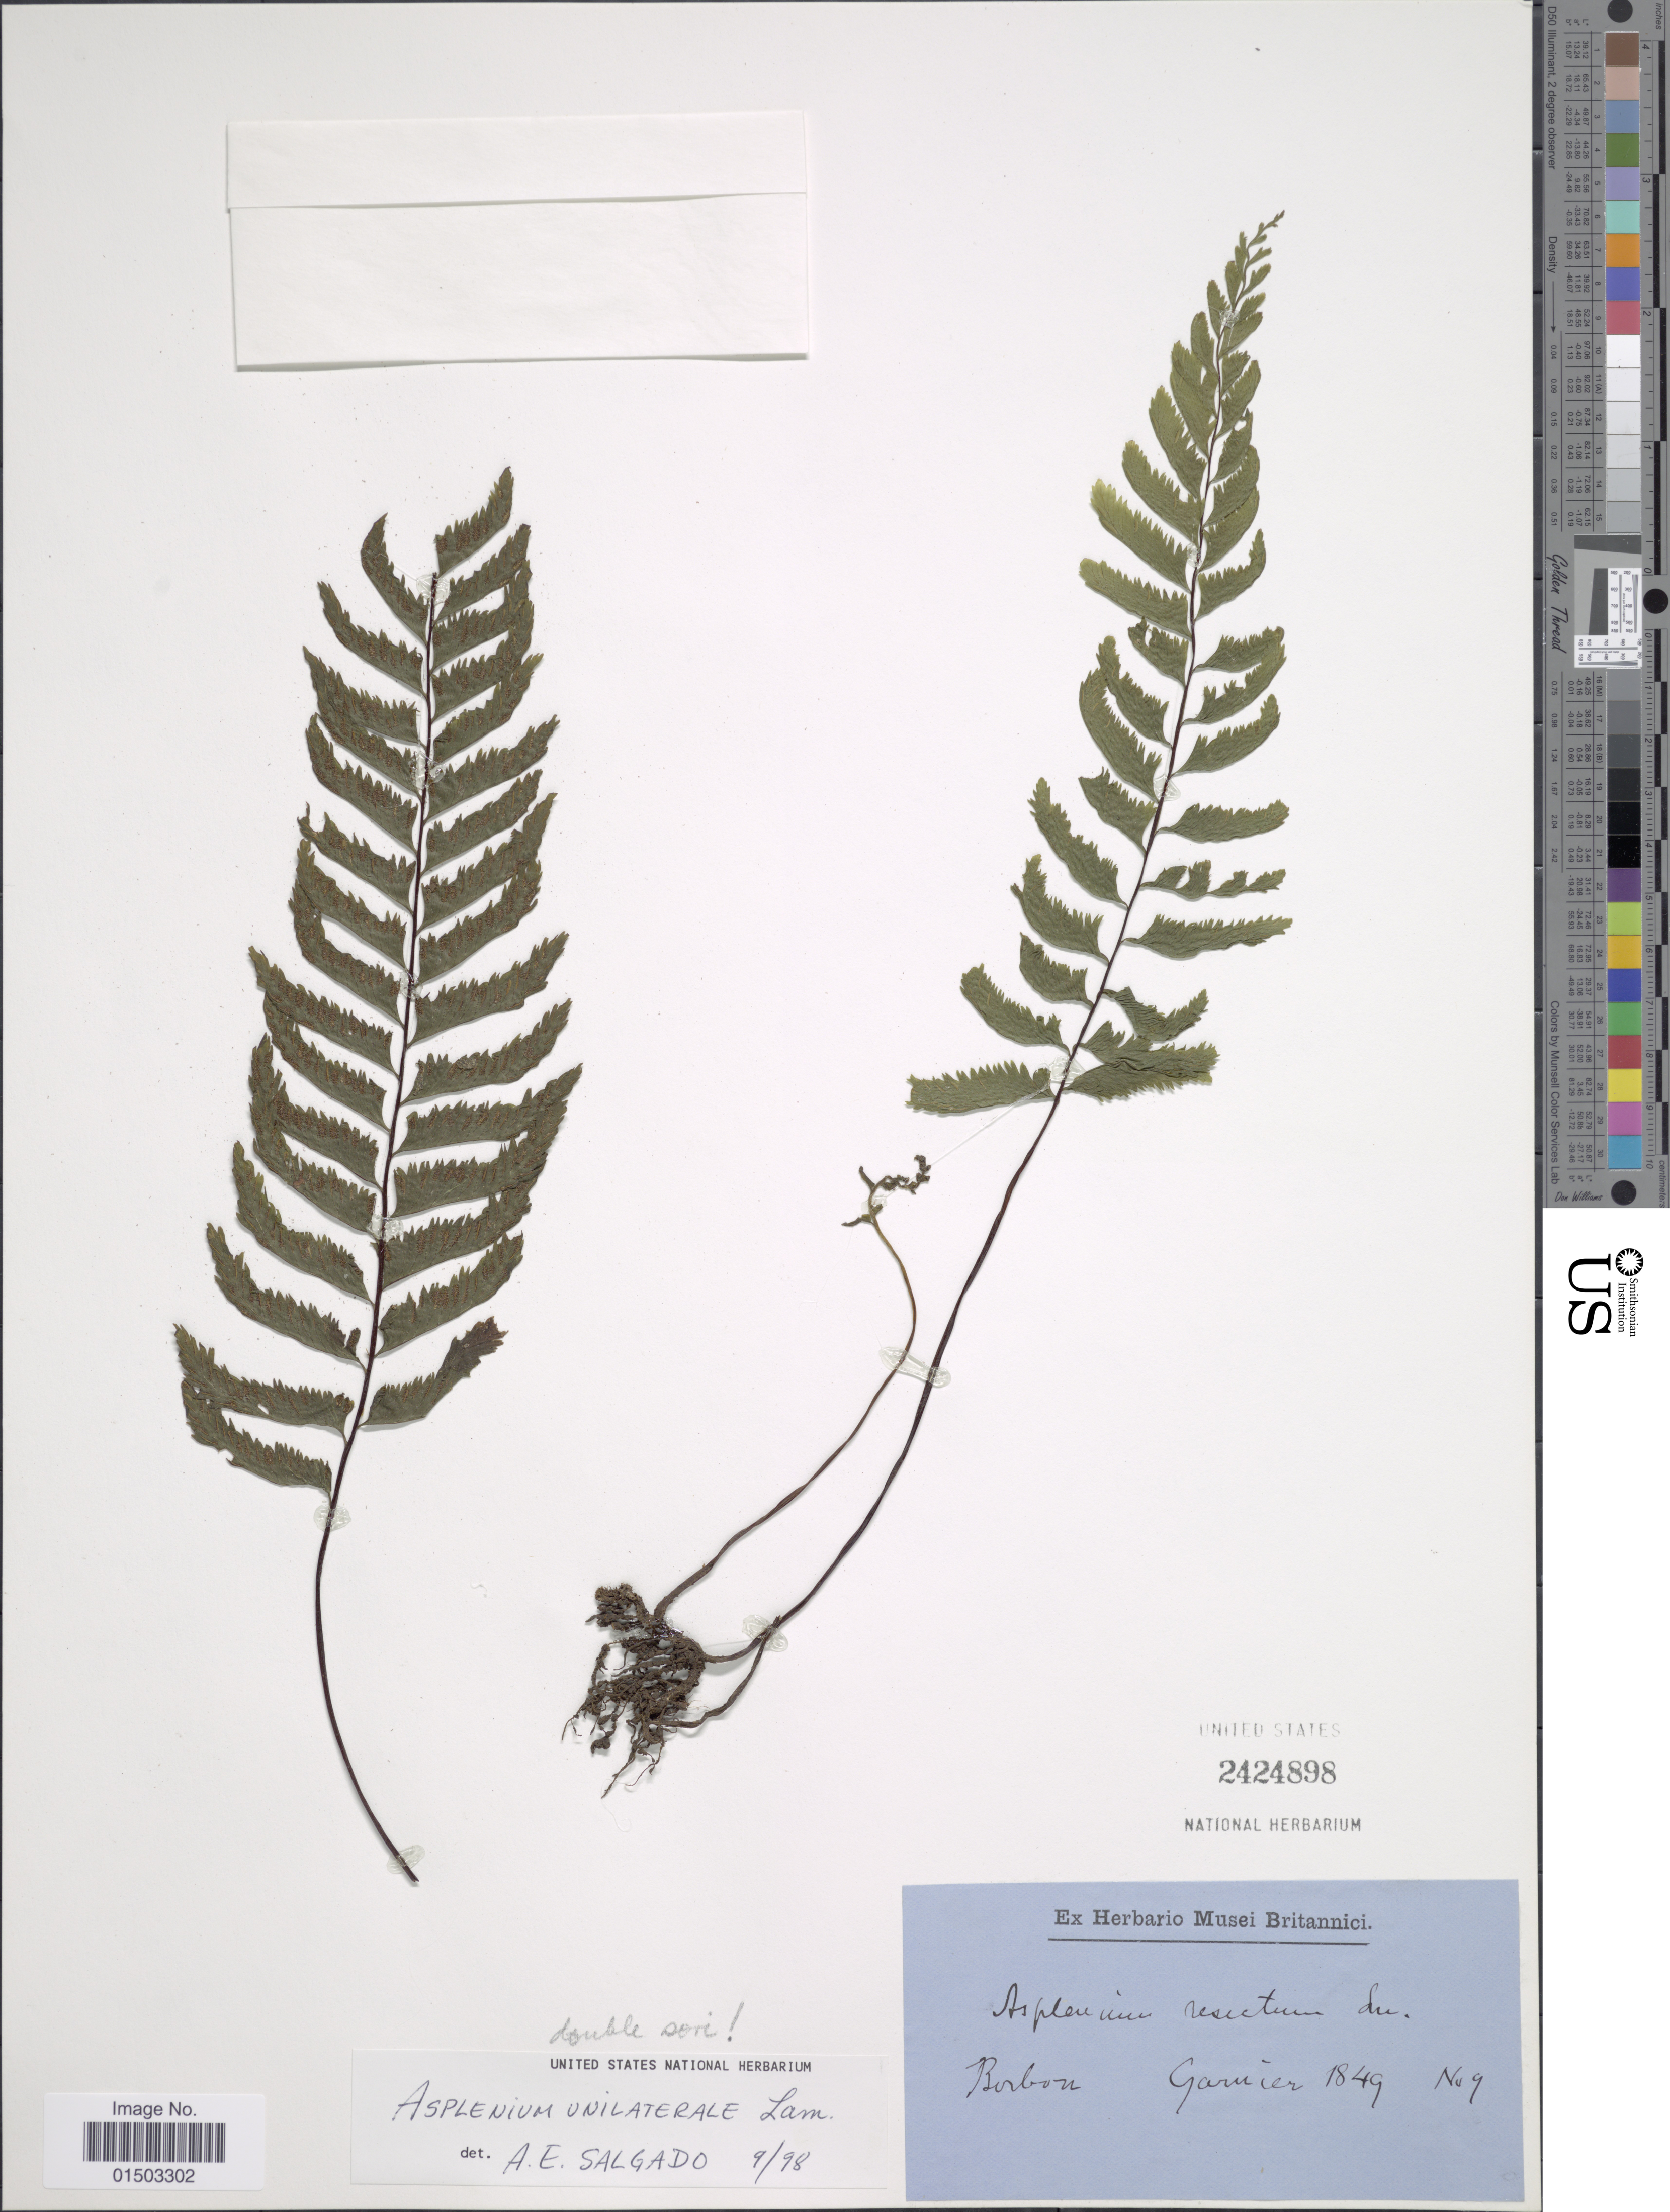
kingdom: Plantae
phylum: Tracheophyta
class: Polypodiopsida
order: Polypodiales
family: Aspleniaceae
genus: Hymenasplenium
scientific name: Hymenasplenium unilaterale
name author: (Lam.) Hayata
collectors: -. Garnier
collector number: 9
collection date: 1849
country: Reunion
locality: Bourbon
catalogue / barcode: US 2424898